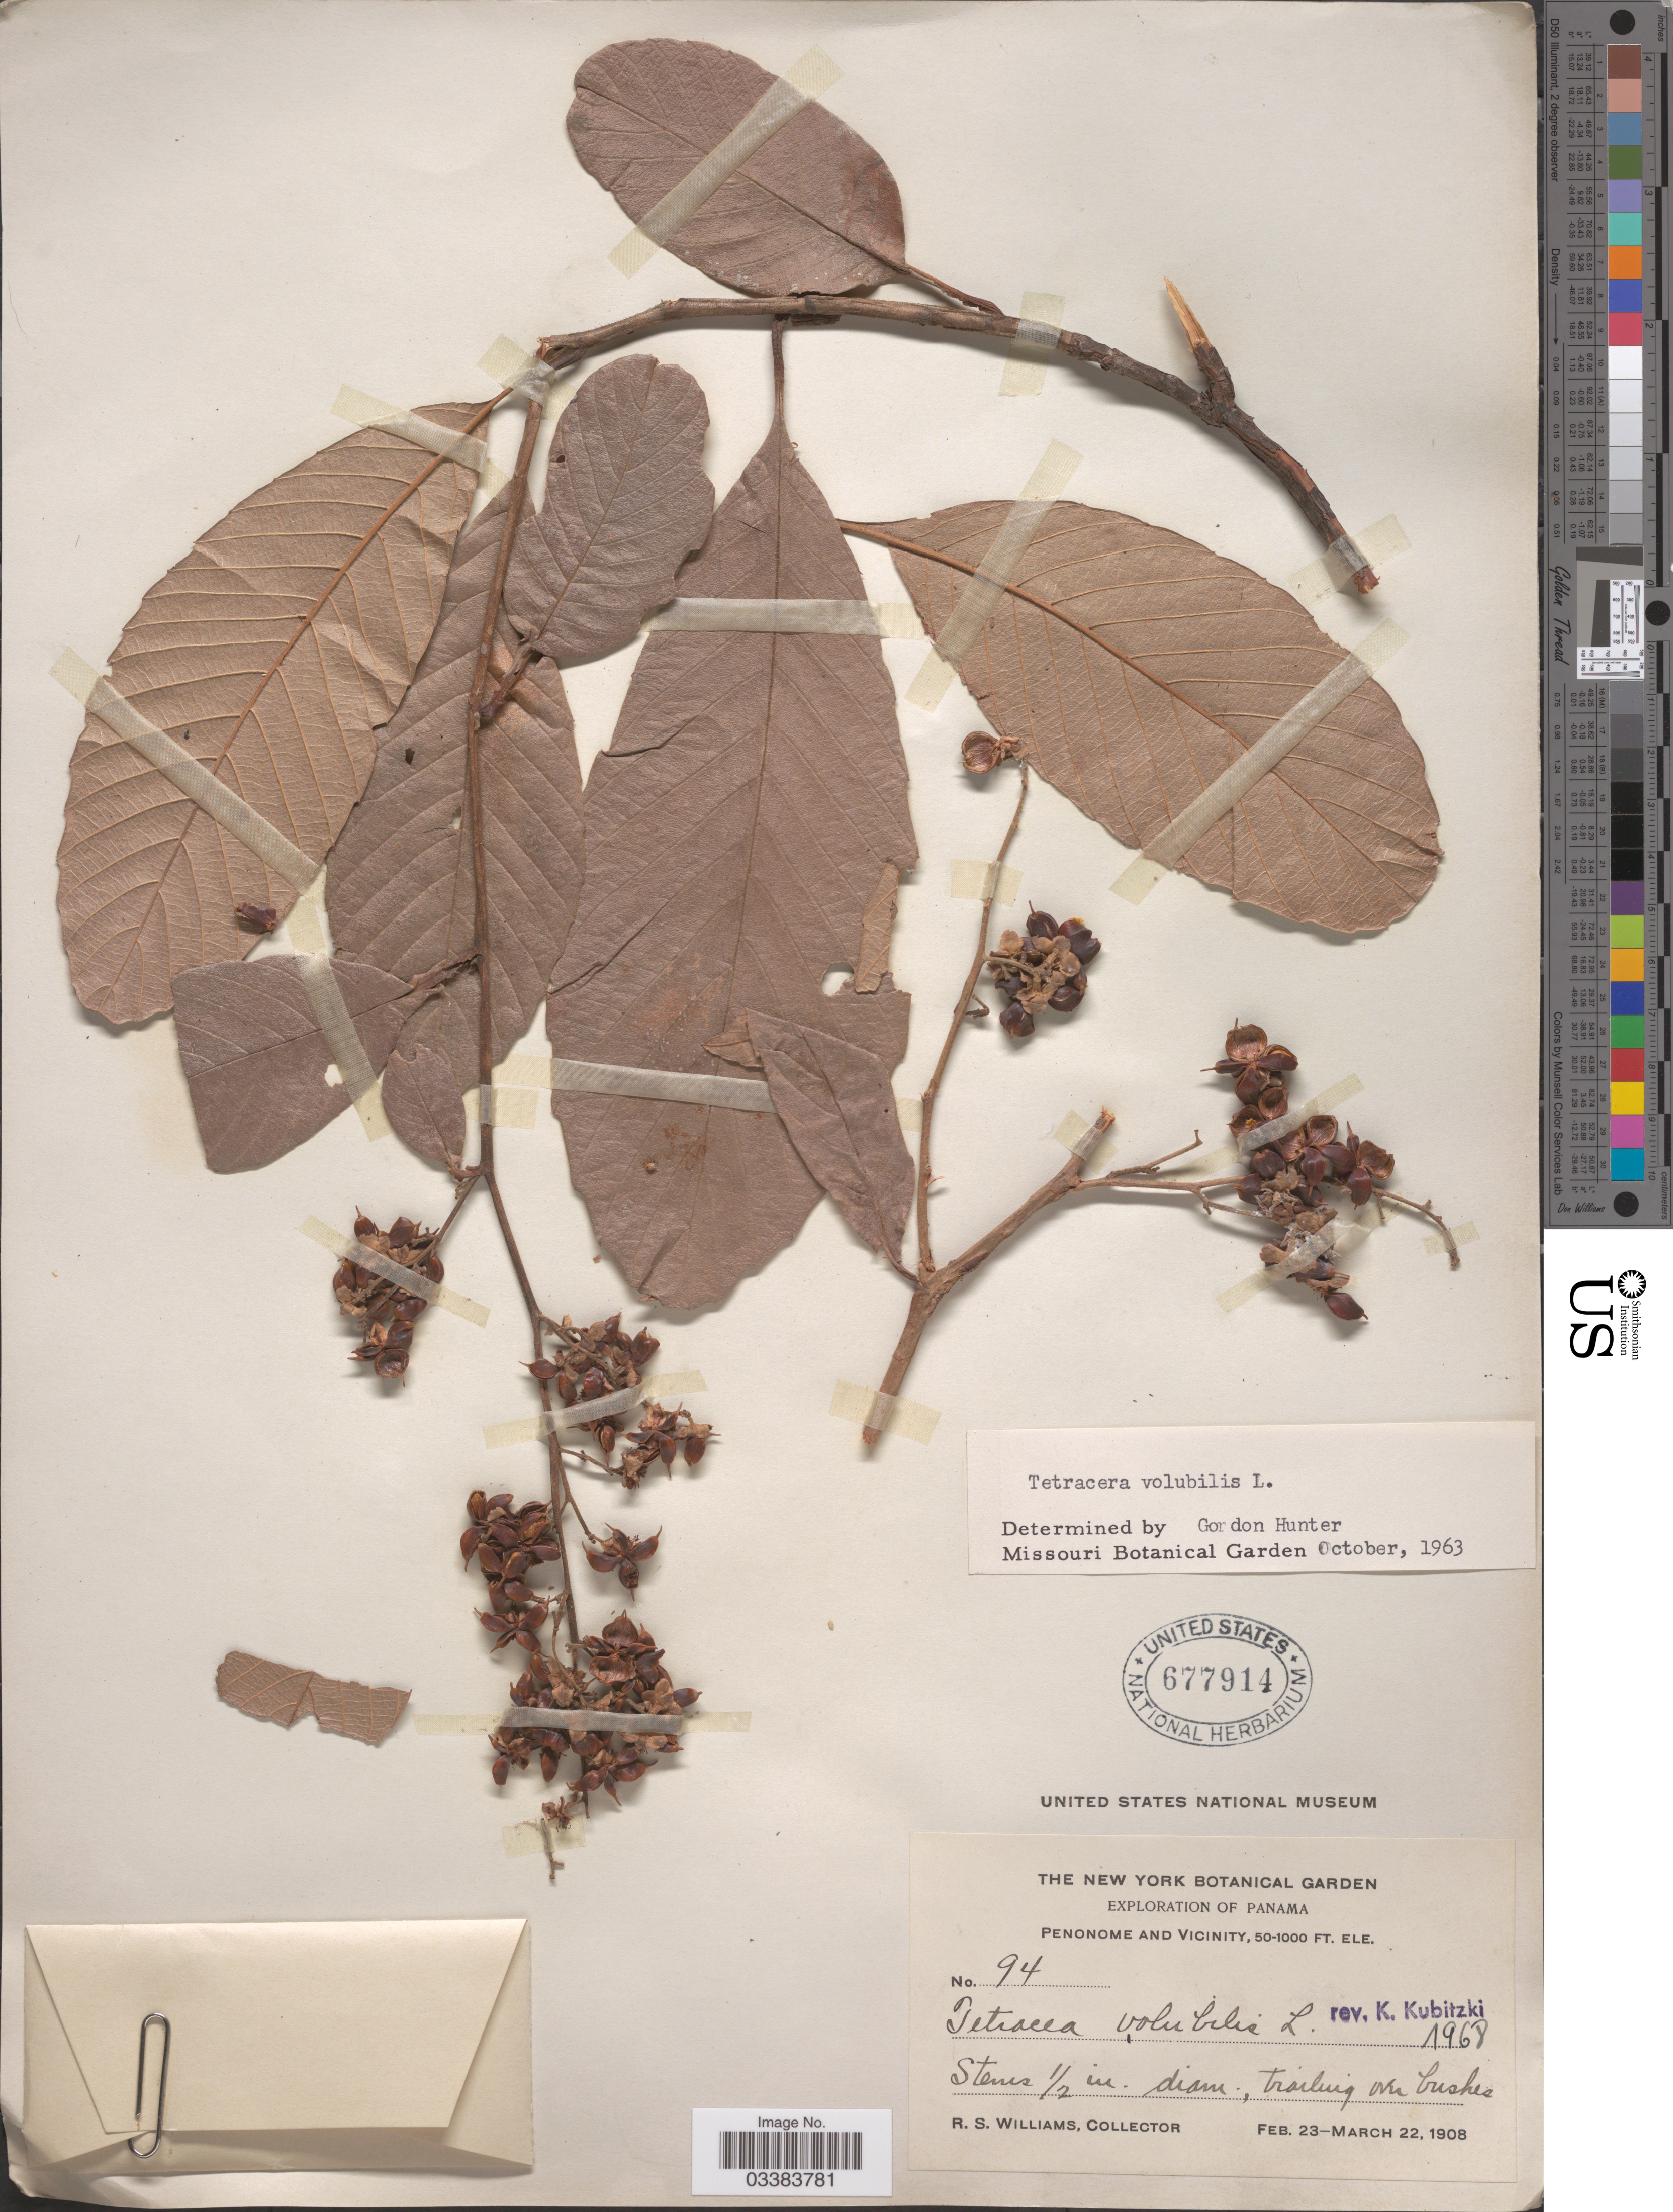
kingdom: Plantae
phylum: Tracheophyta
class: Magnoliopsida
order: Dilleniales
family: Dilleniaceae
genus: Tetracera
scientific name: Tetracera volubilis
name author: L.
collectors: R. S. Williams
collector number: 94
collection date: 1908-02-23/1908-03-22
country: Panama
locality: Penonome and vicinity.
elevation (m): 15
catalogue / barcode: US 677914